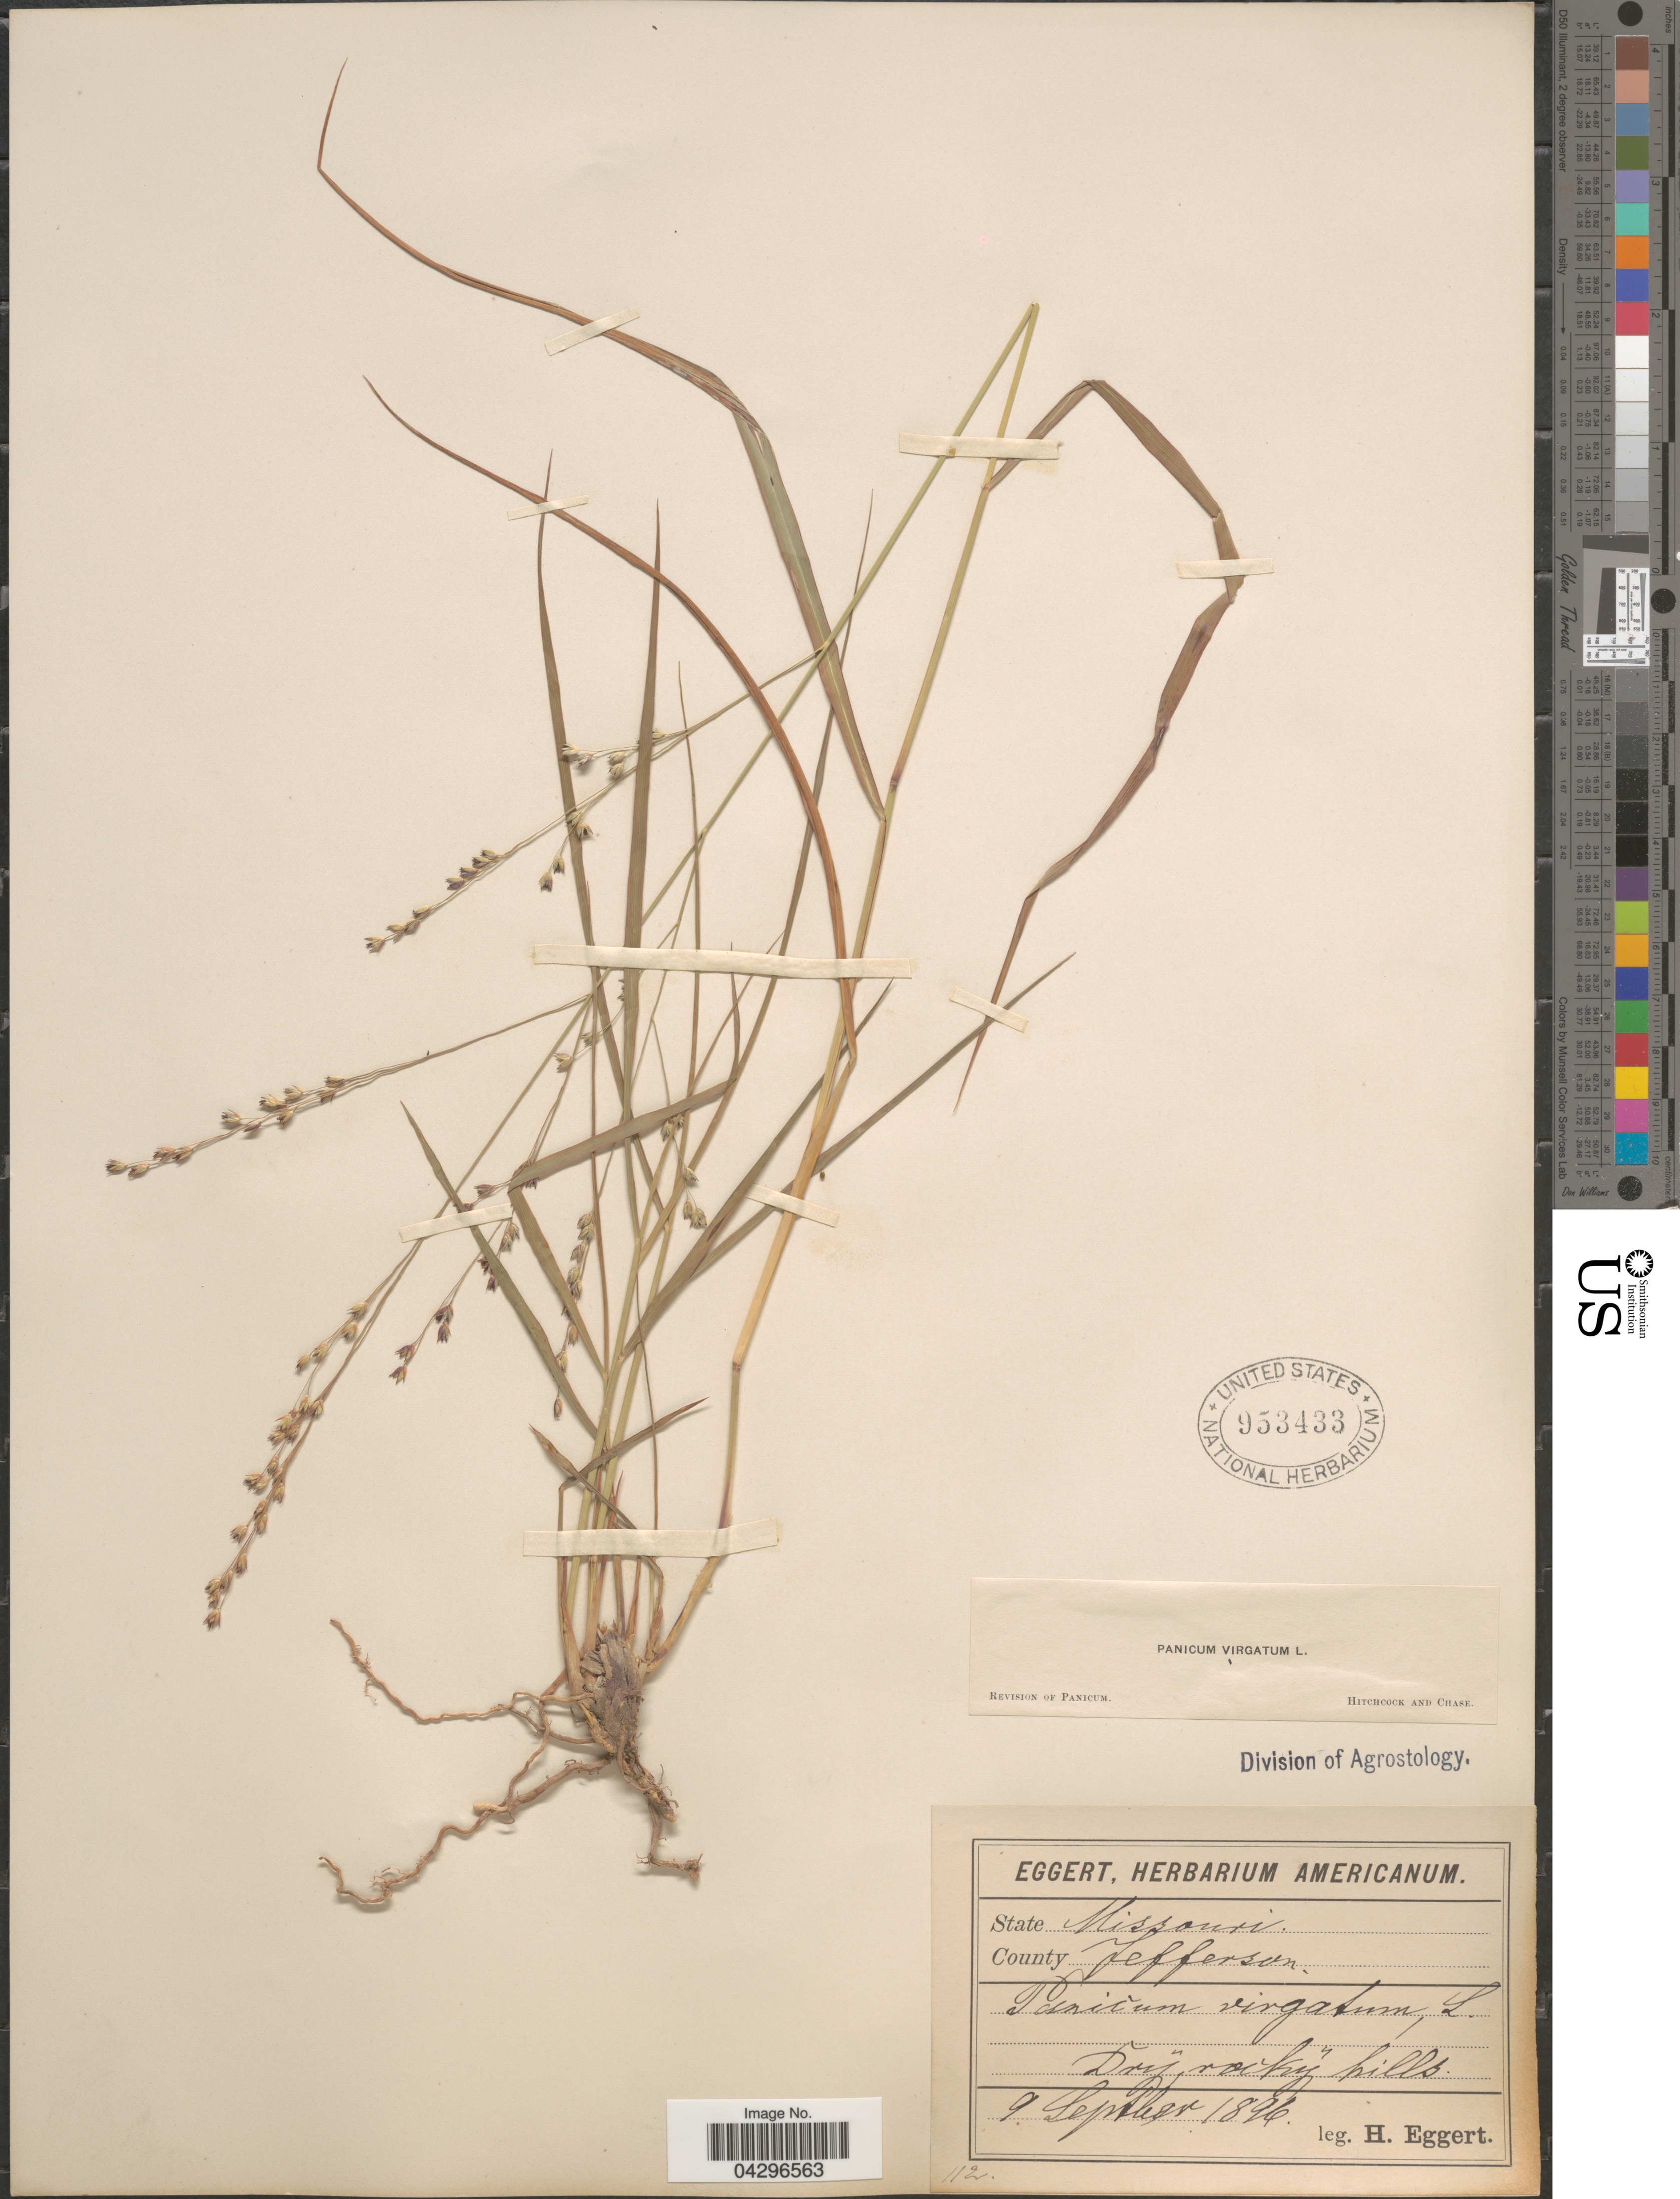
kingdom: Plantae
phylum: Tracheophyta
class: Liliopsida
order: Poales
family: Poaceae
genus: Panicum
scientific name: Panicum virgatum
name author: L.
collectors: H. Eggert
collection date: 1896-09-09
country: United States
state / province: Missouri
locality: County Jefferson. Dry rocky hills.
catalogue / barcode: US 953433